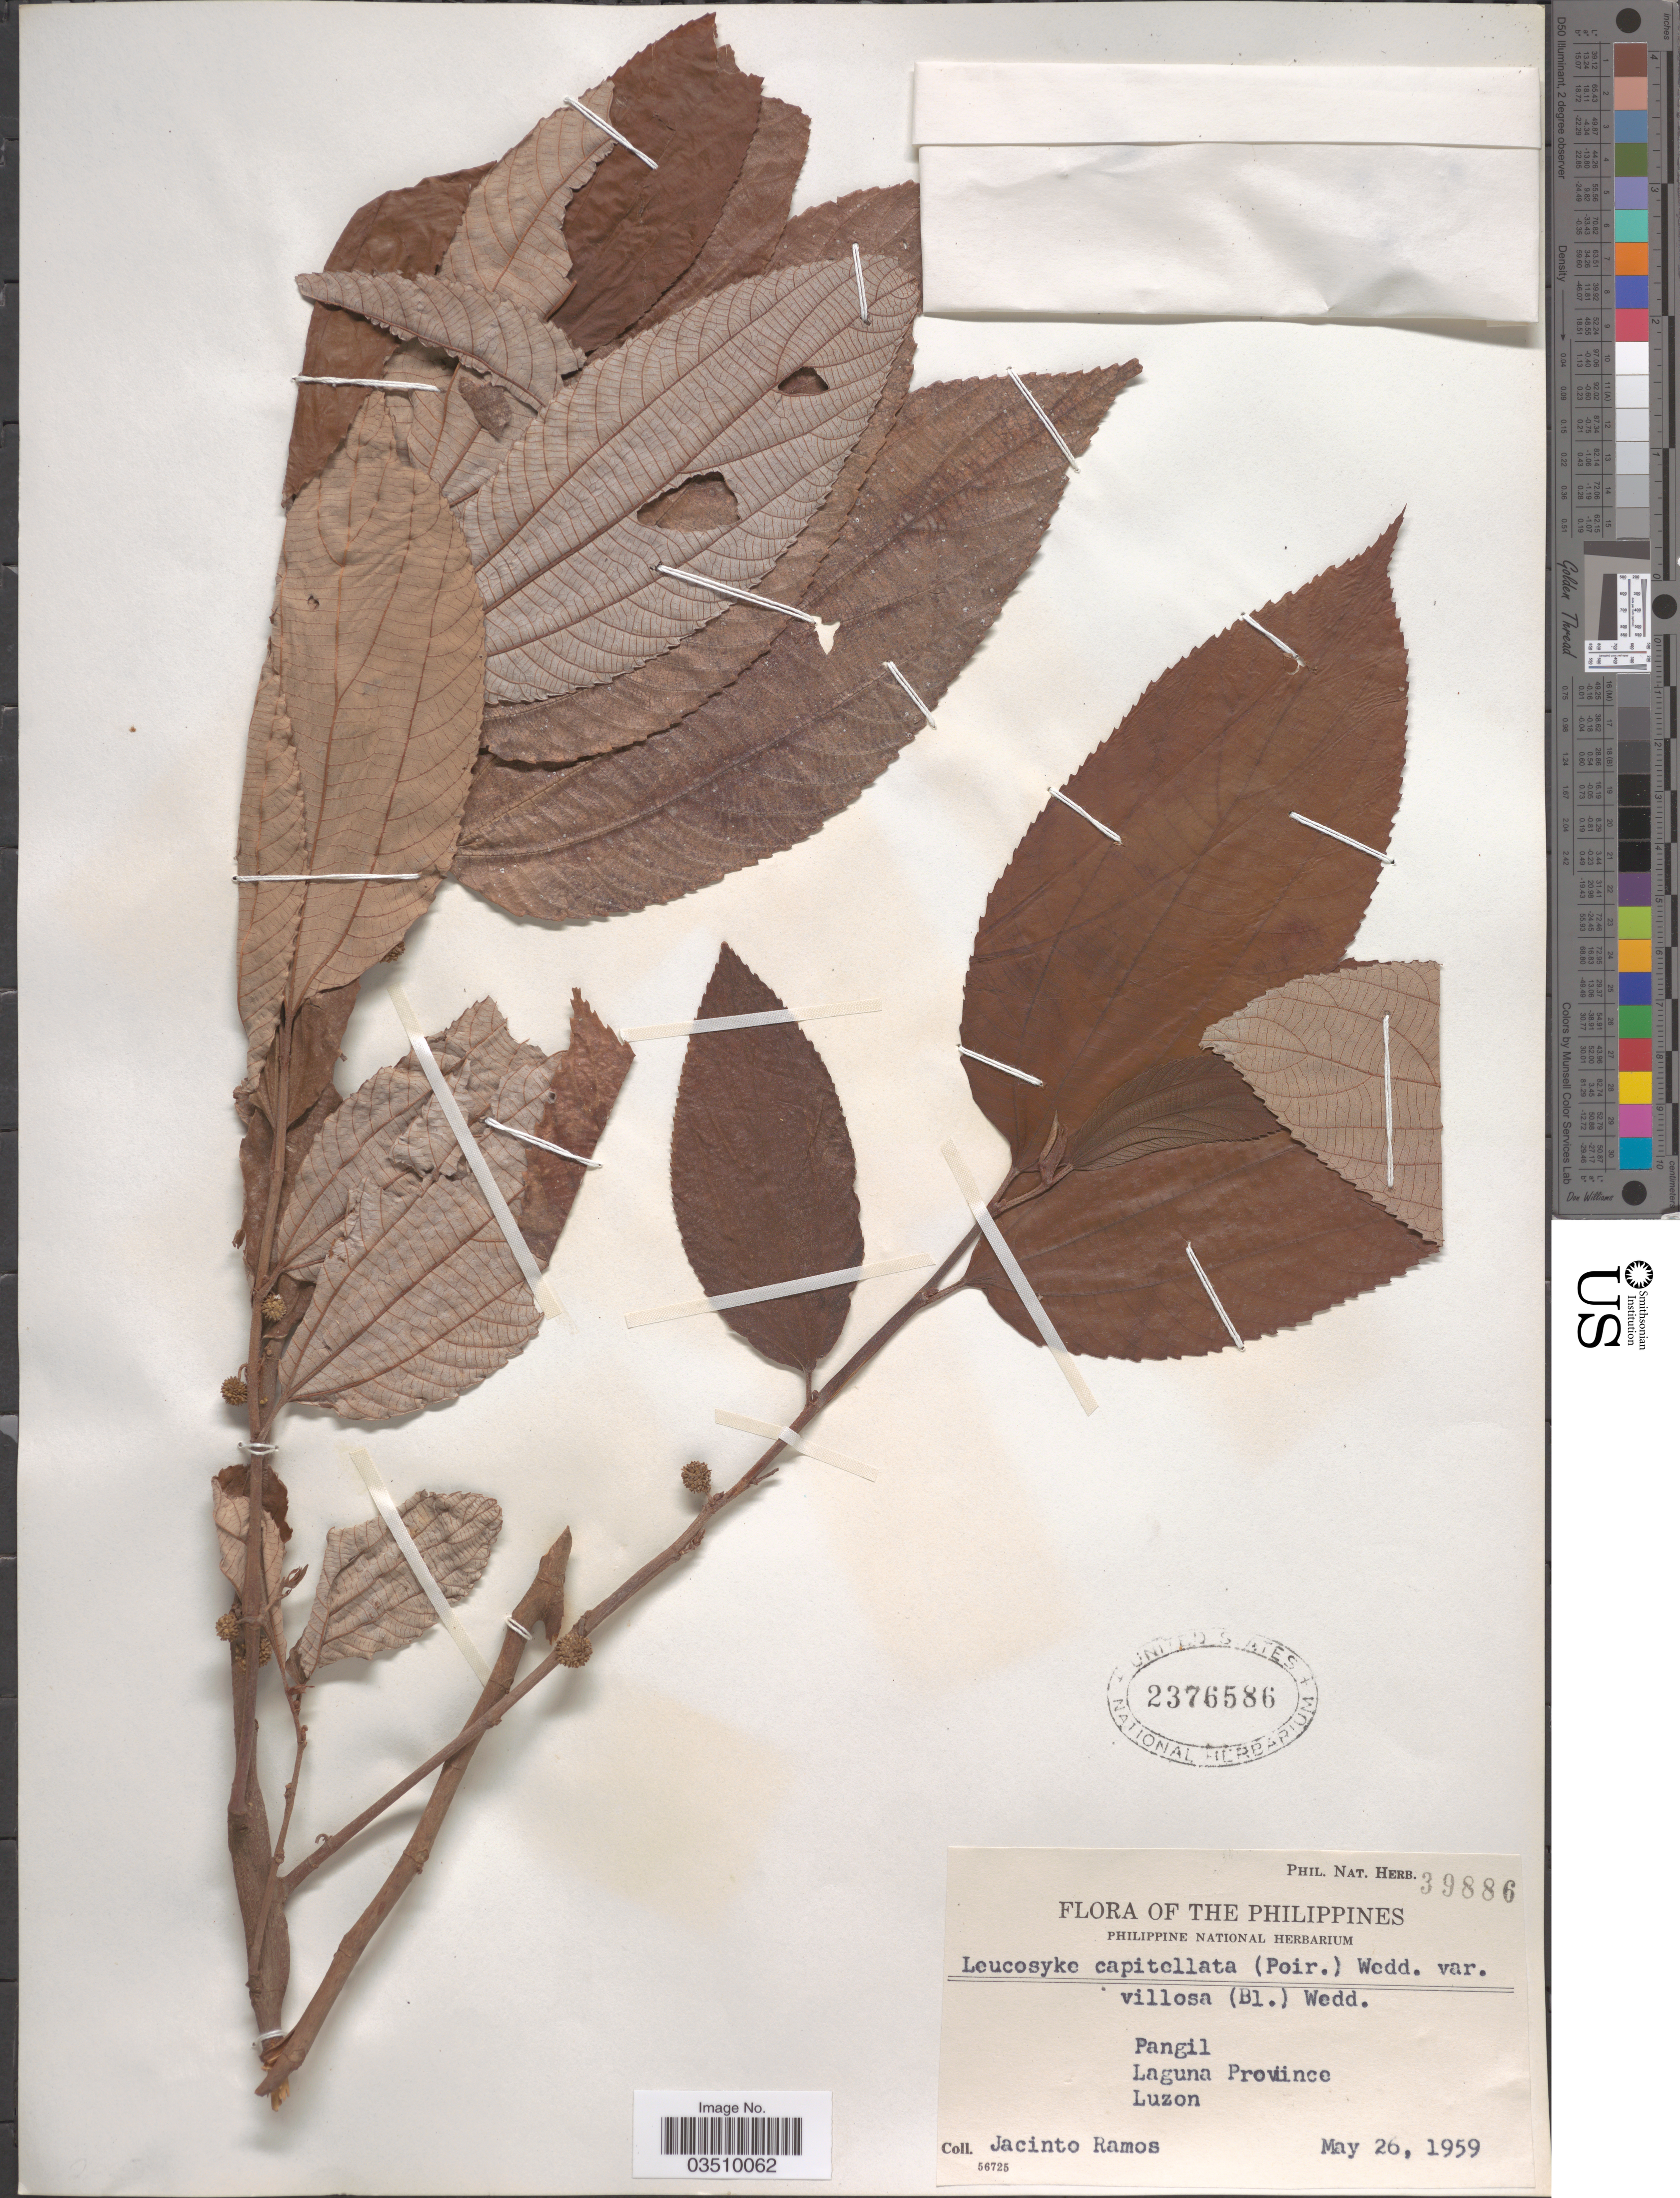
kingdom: Plantae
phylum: Tracheophyta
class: Magnoliopsida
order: Rosales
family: Urticaceae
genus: Leucosyke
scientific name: Leucosyke capitellata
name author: (Poir.) Wedd.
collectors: J. Ramos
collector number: Phil. Nat. Herb. 39886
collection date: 1959-05-26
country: Philippines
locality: Pangil. Laguna Province. Luzon.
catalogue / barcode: US 2376586